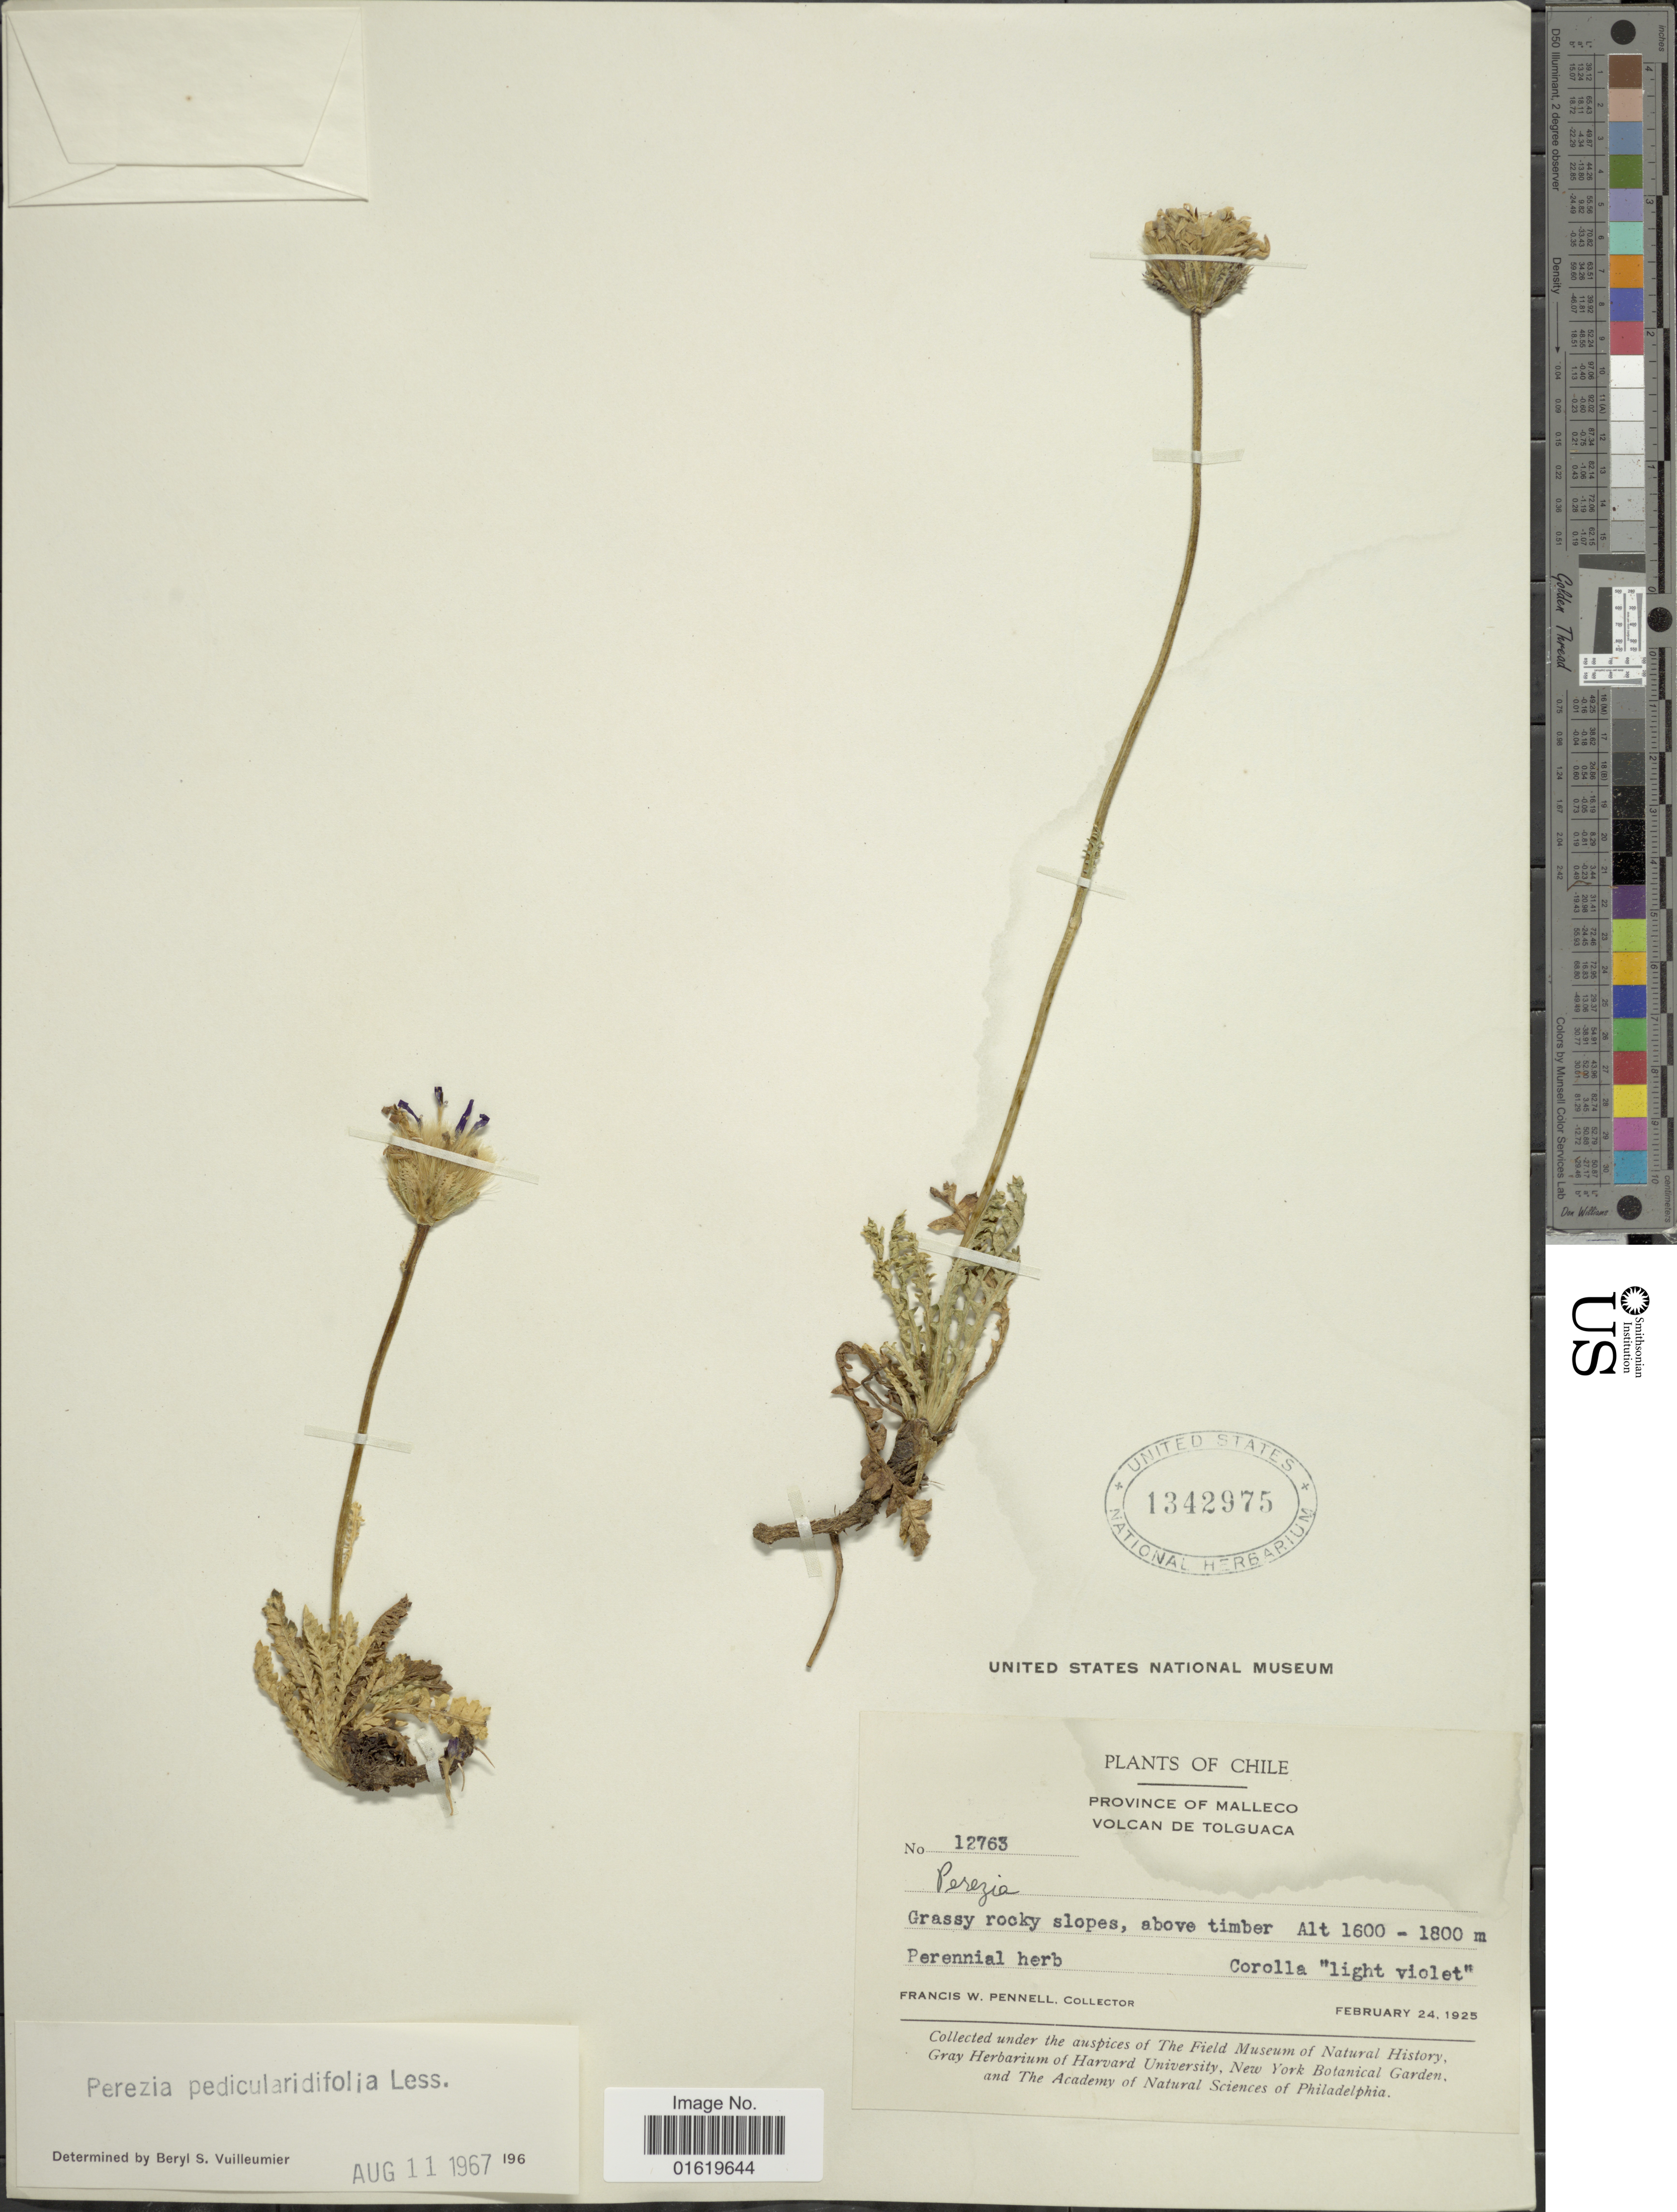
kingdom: Plantae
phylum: Tracheophyta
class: Magnoliopsida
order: Asterales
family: Asteraceae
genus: Perezia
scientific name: Perezia pedicularidifolia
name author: Less.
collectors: F. W. Pennell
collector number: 12763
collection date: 1925-02-24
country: Chile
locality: Province of Malleco. Volcan de Tolguaca.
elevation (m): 1600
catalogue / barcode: US 1342975